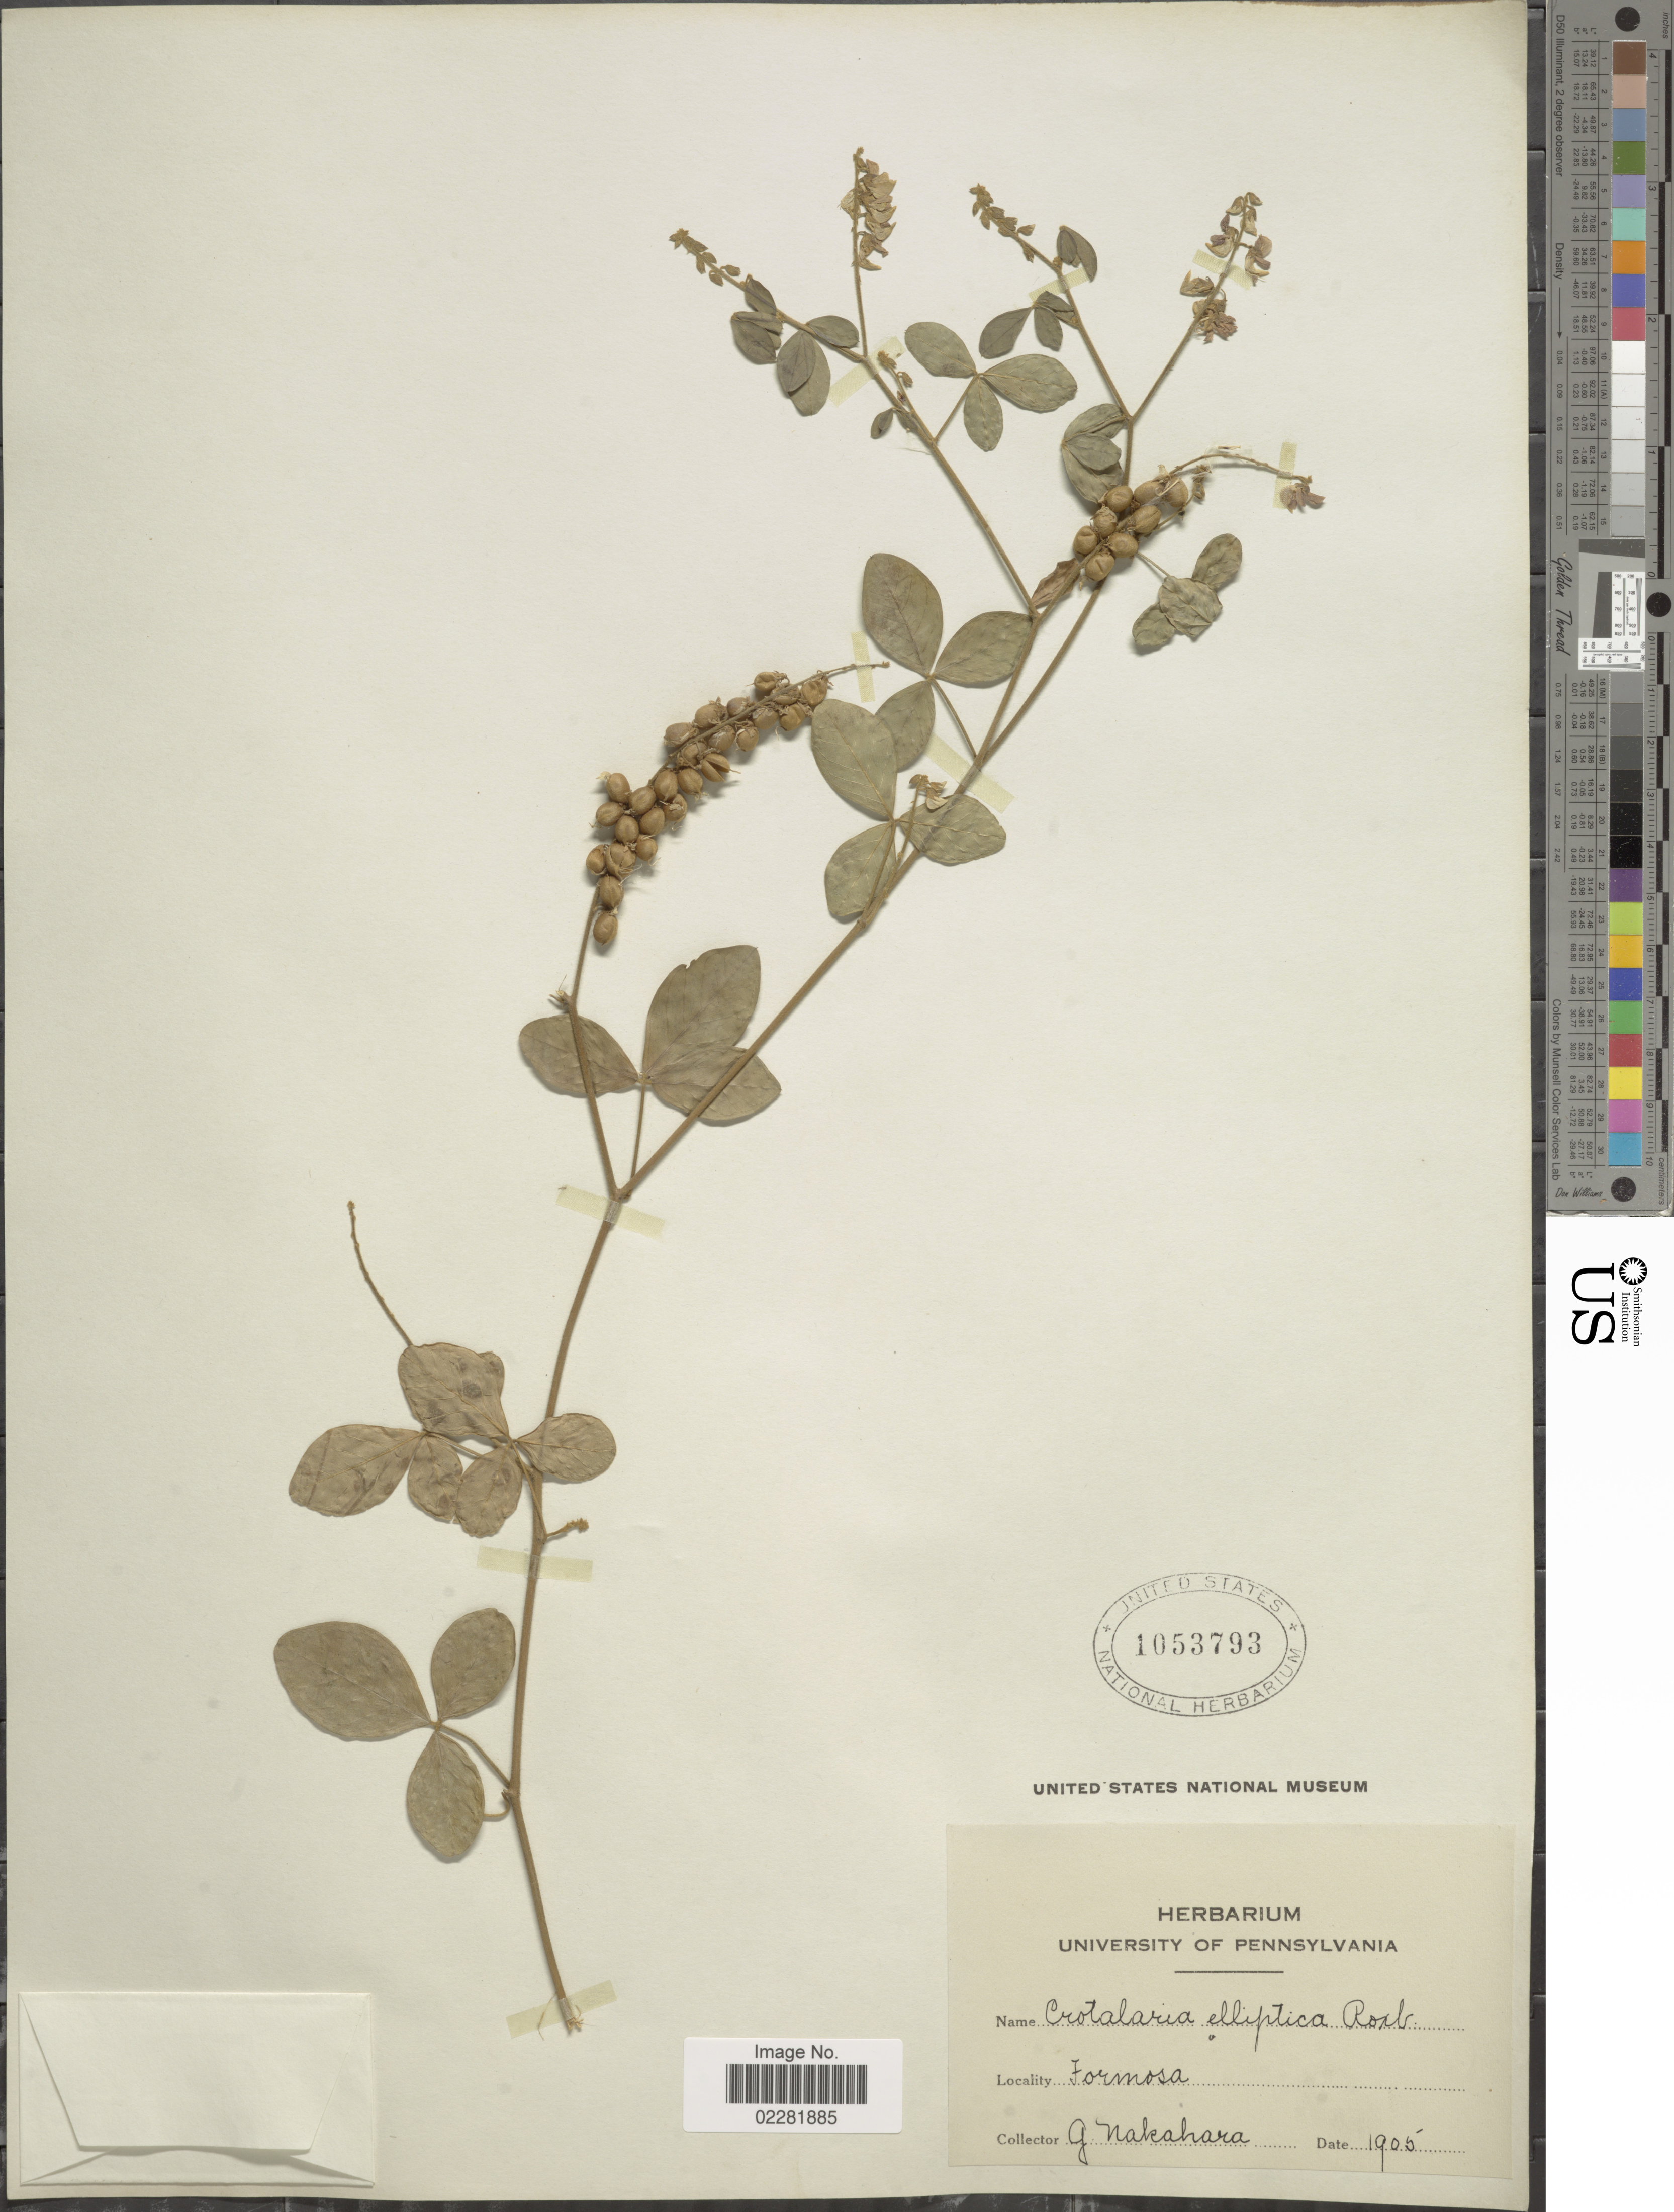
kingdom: Plantae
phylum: Tracheophyta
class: Magnoliopsida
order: Fabales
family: Fabaceae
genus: Crotalaria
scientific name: Crotalaria elliptica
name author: Roxb.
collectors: G. Nakahara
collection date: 1905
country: Taiwan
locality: Formosa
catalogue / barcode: US 1053793